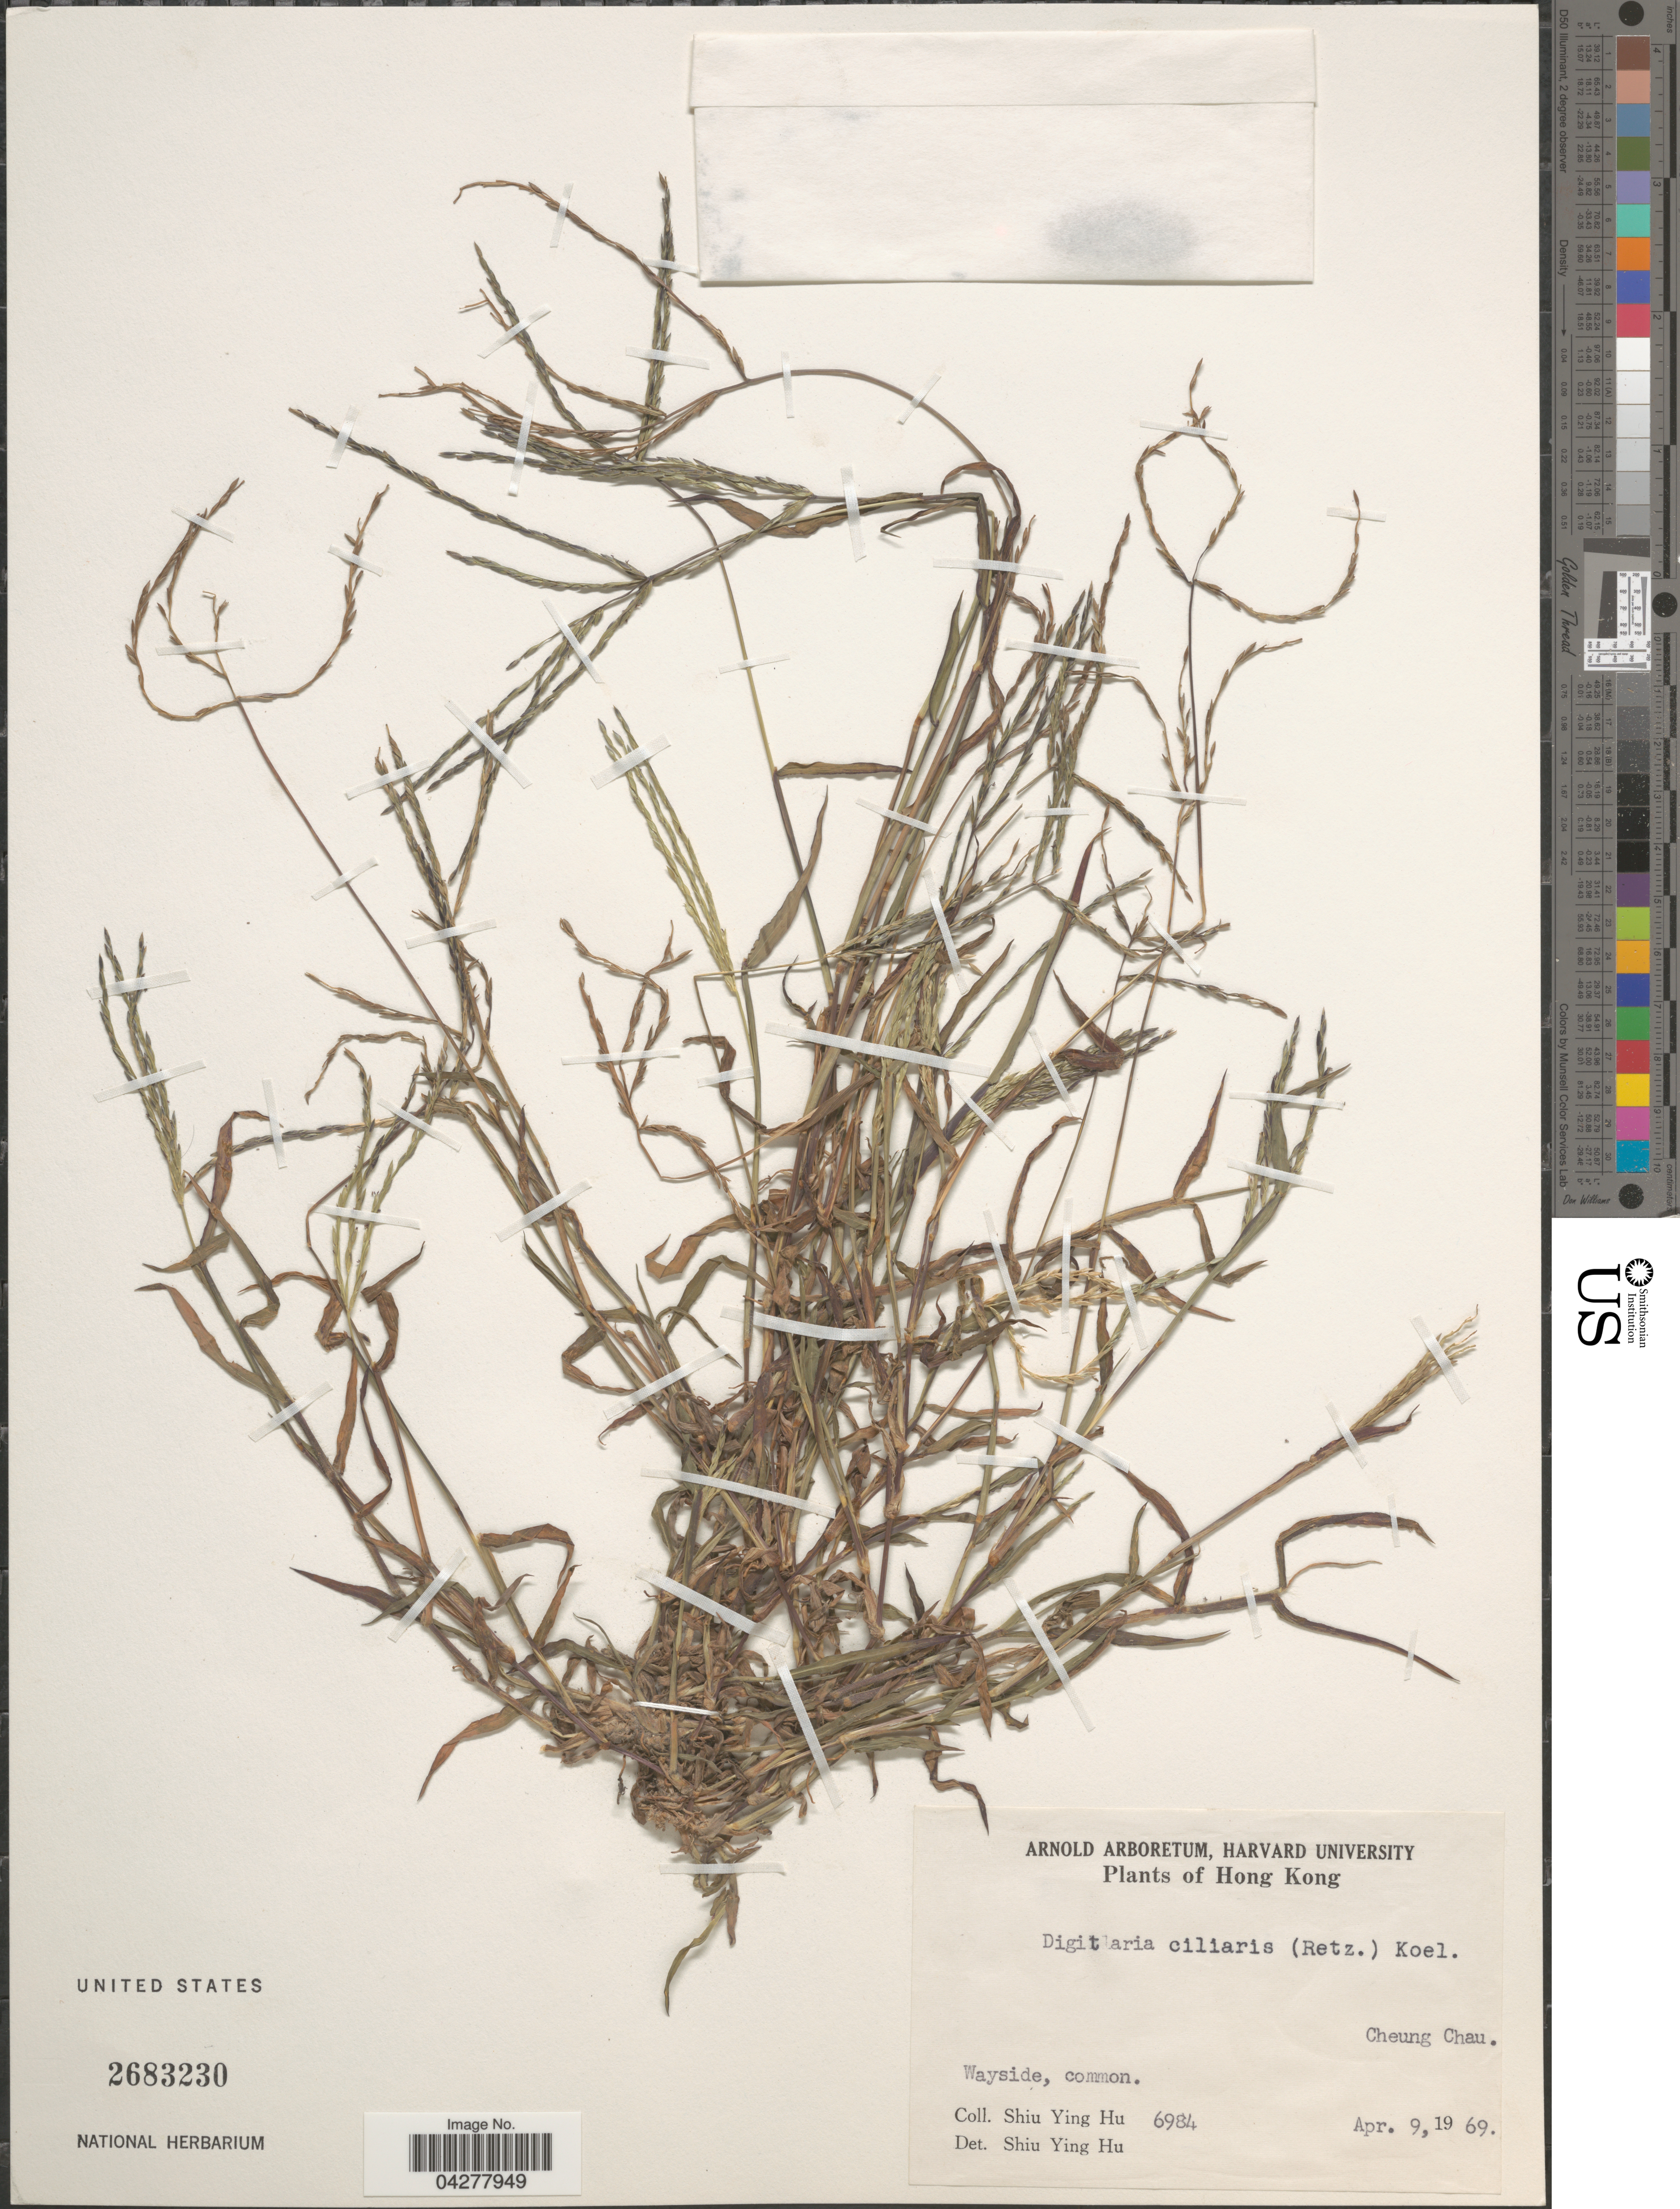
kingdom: Plantae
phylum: Tracheophyta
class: Liliopsida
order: Poales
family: Poaceae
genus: Digitaria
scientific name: Digitaria ciliaris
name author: (Retz.) Koeler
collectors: S. Y. Hu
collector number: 6984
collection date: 1969-04-09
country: China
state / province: Hong Kong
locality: Cheung Chau. Wayside, common.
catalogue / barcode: US 2683230